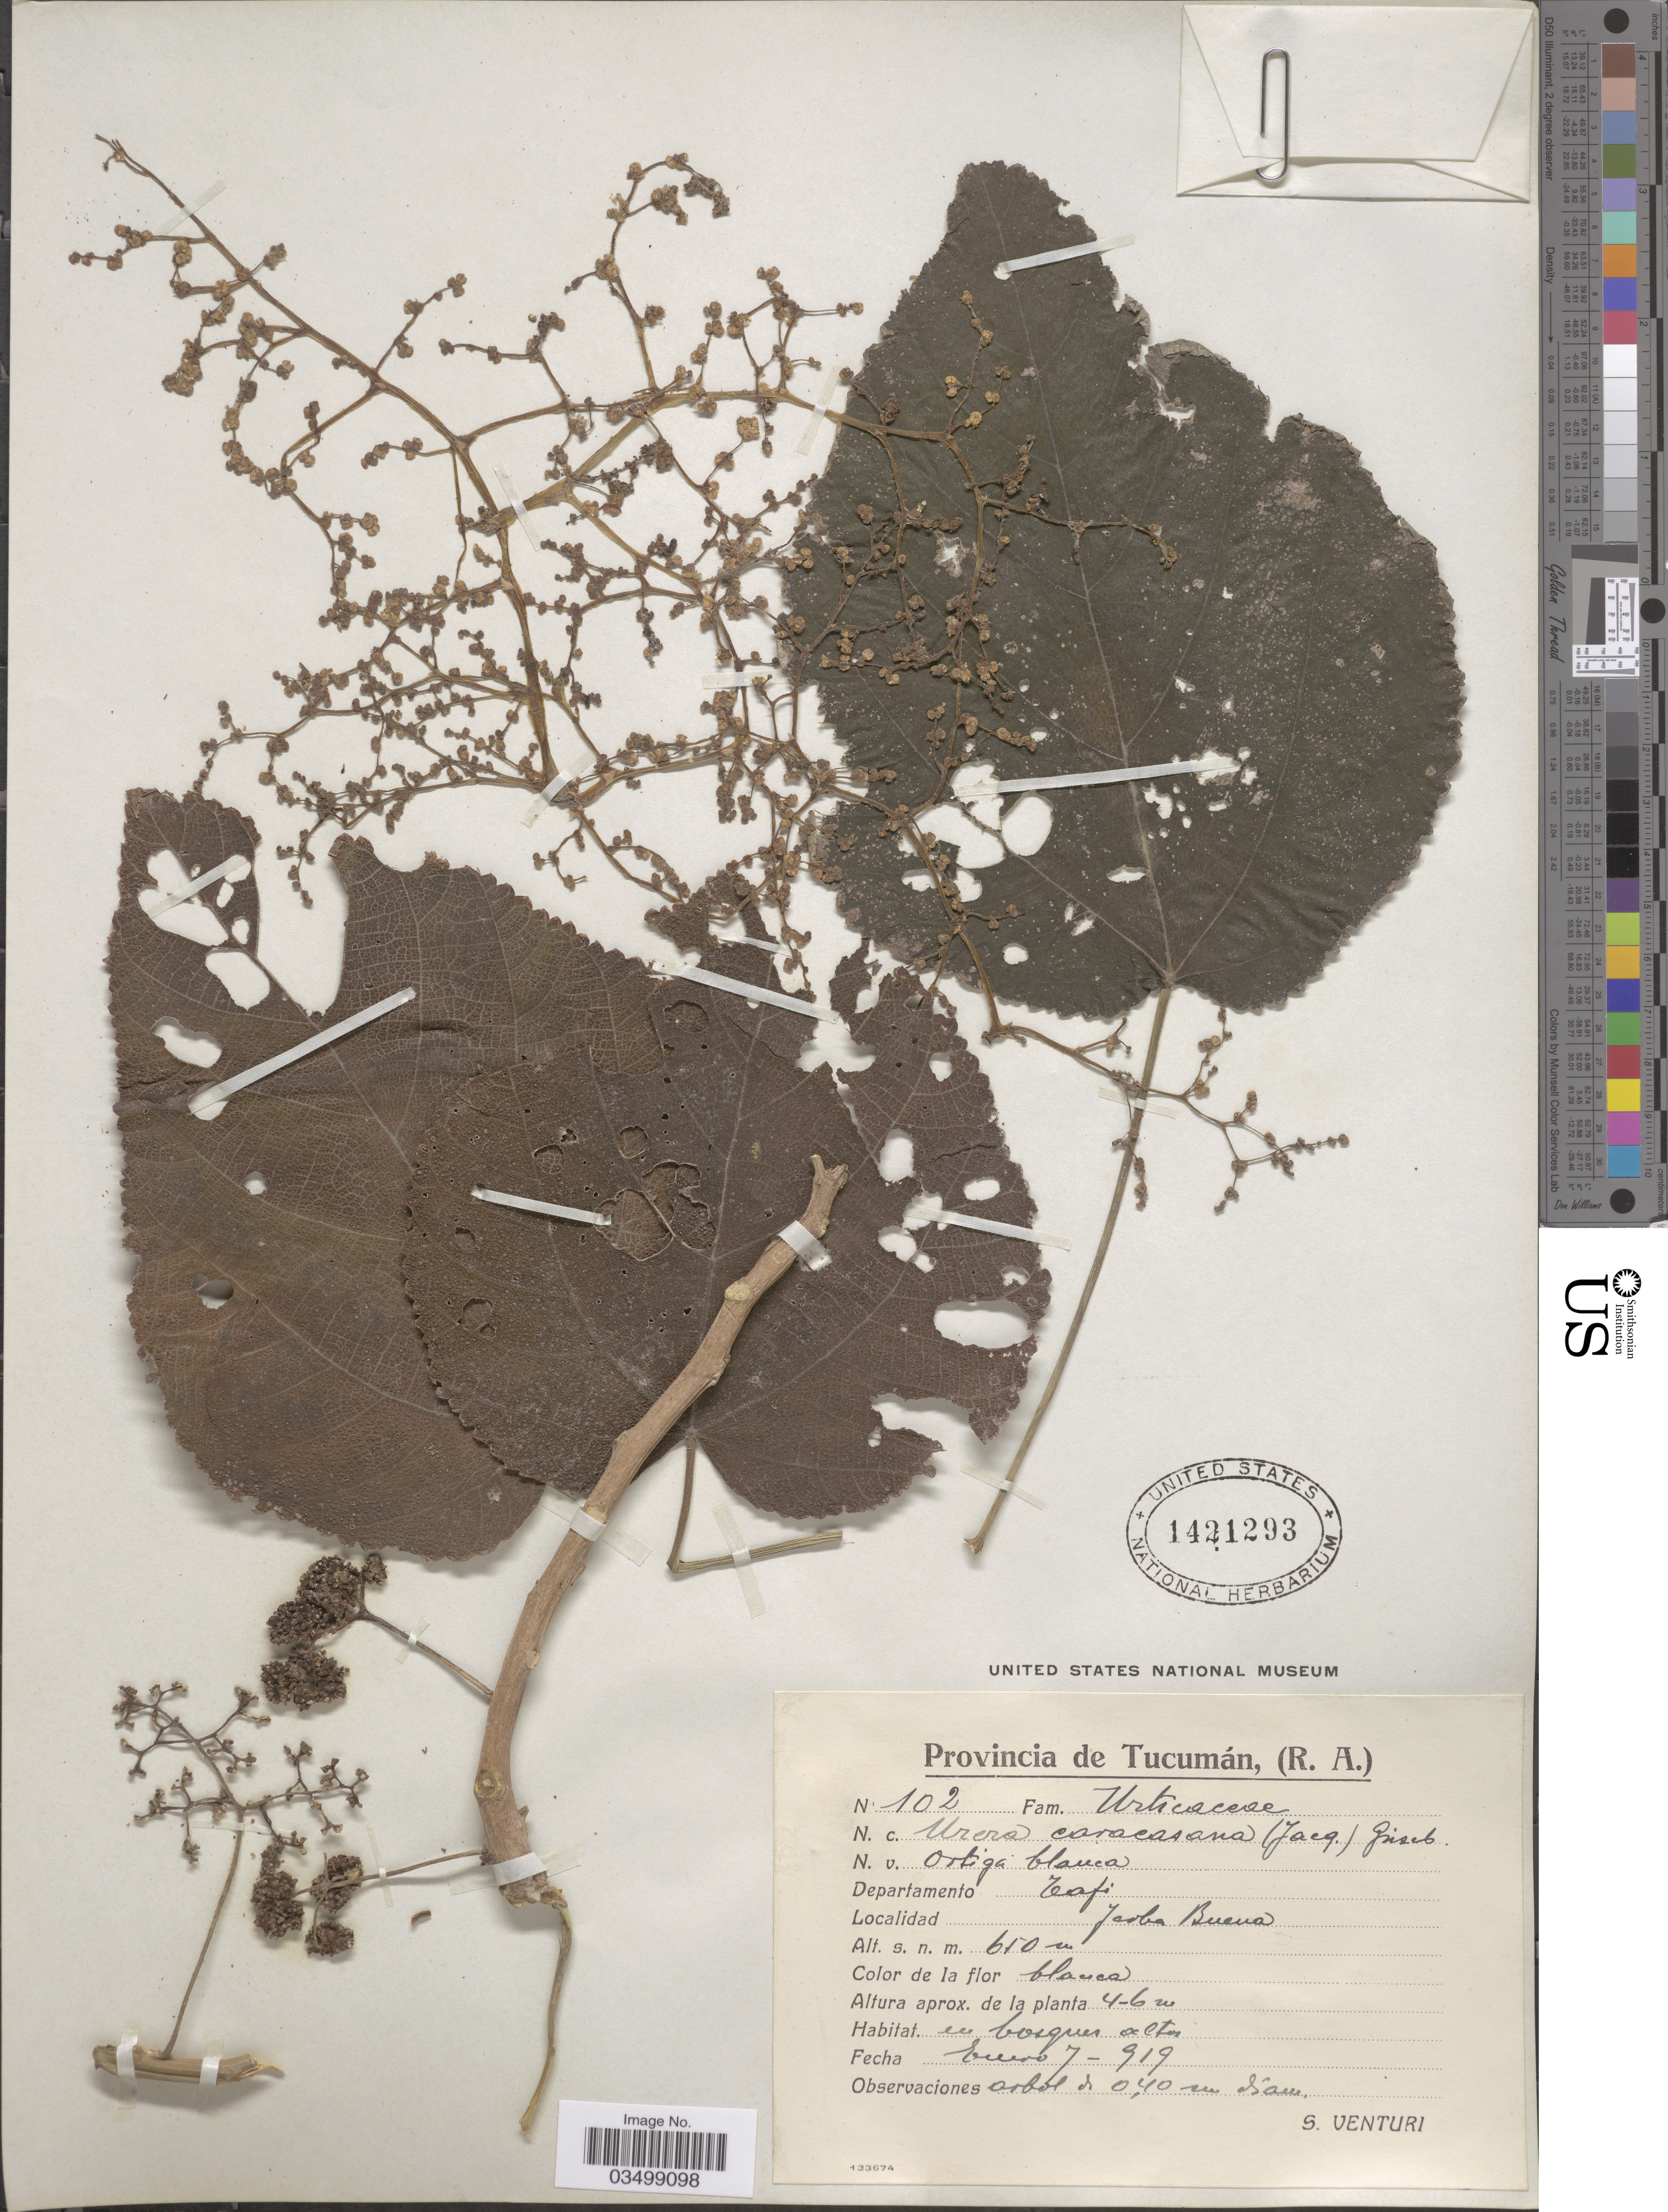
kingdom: Plantae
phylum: Tracheophyta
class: Magnoliopsida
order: Rosales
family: Urticaceae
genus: Urera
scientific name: Urera caracasana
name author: (Jacq.) Gaudich. ex Griseb.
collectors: S. Venturi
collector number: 102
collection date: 1919-01-07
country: Argentina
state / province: Tucuman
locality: Departamento Tafi. Yerba Buena.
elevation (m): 650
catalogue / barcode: US 1421293